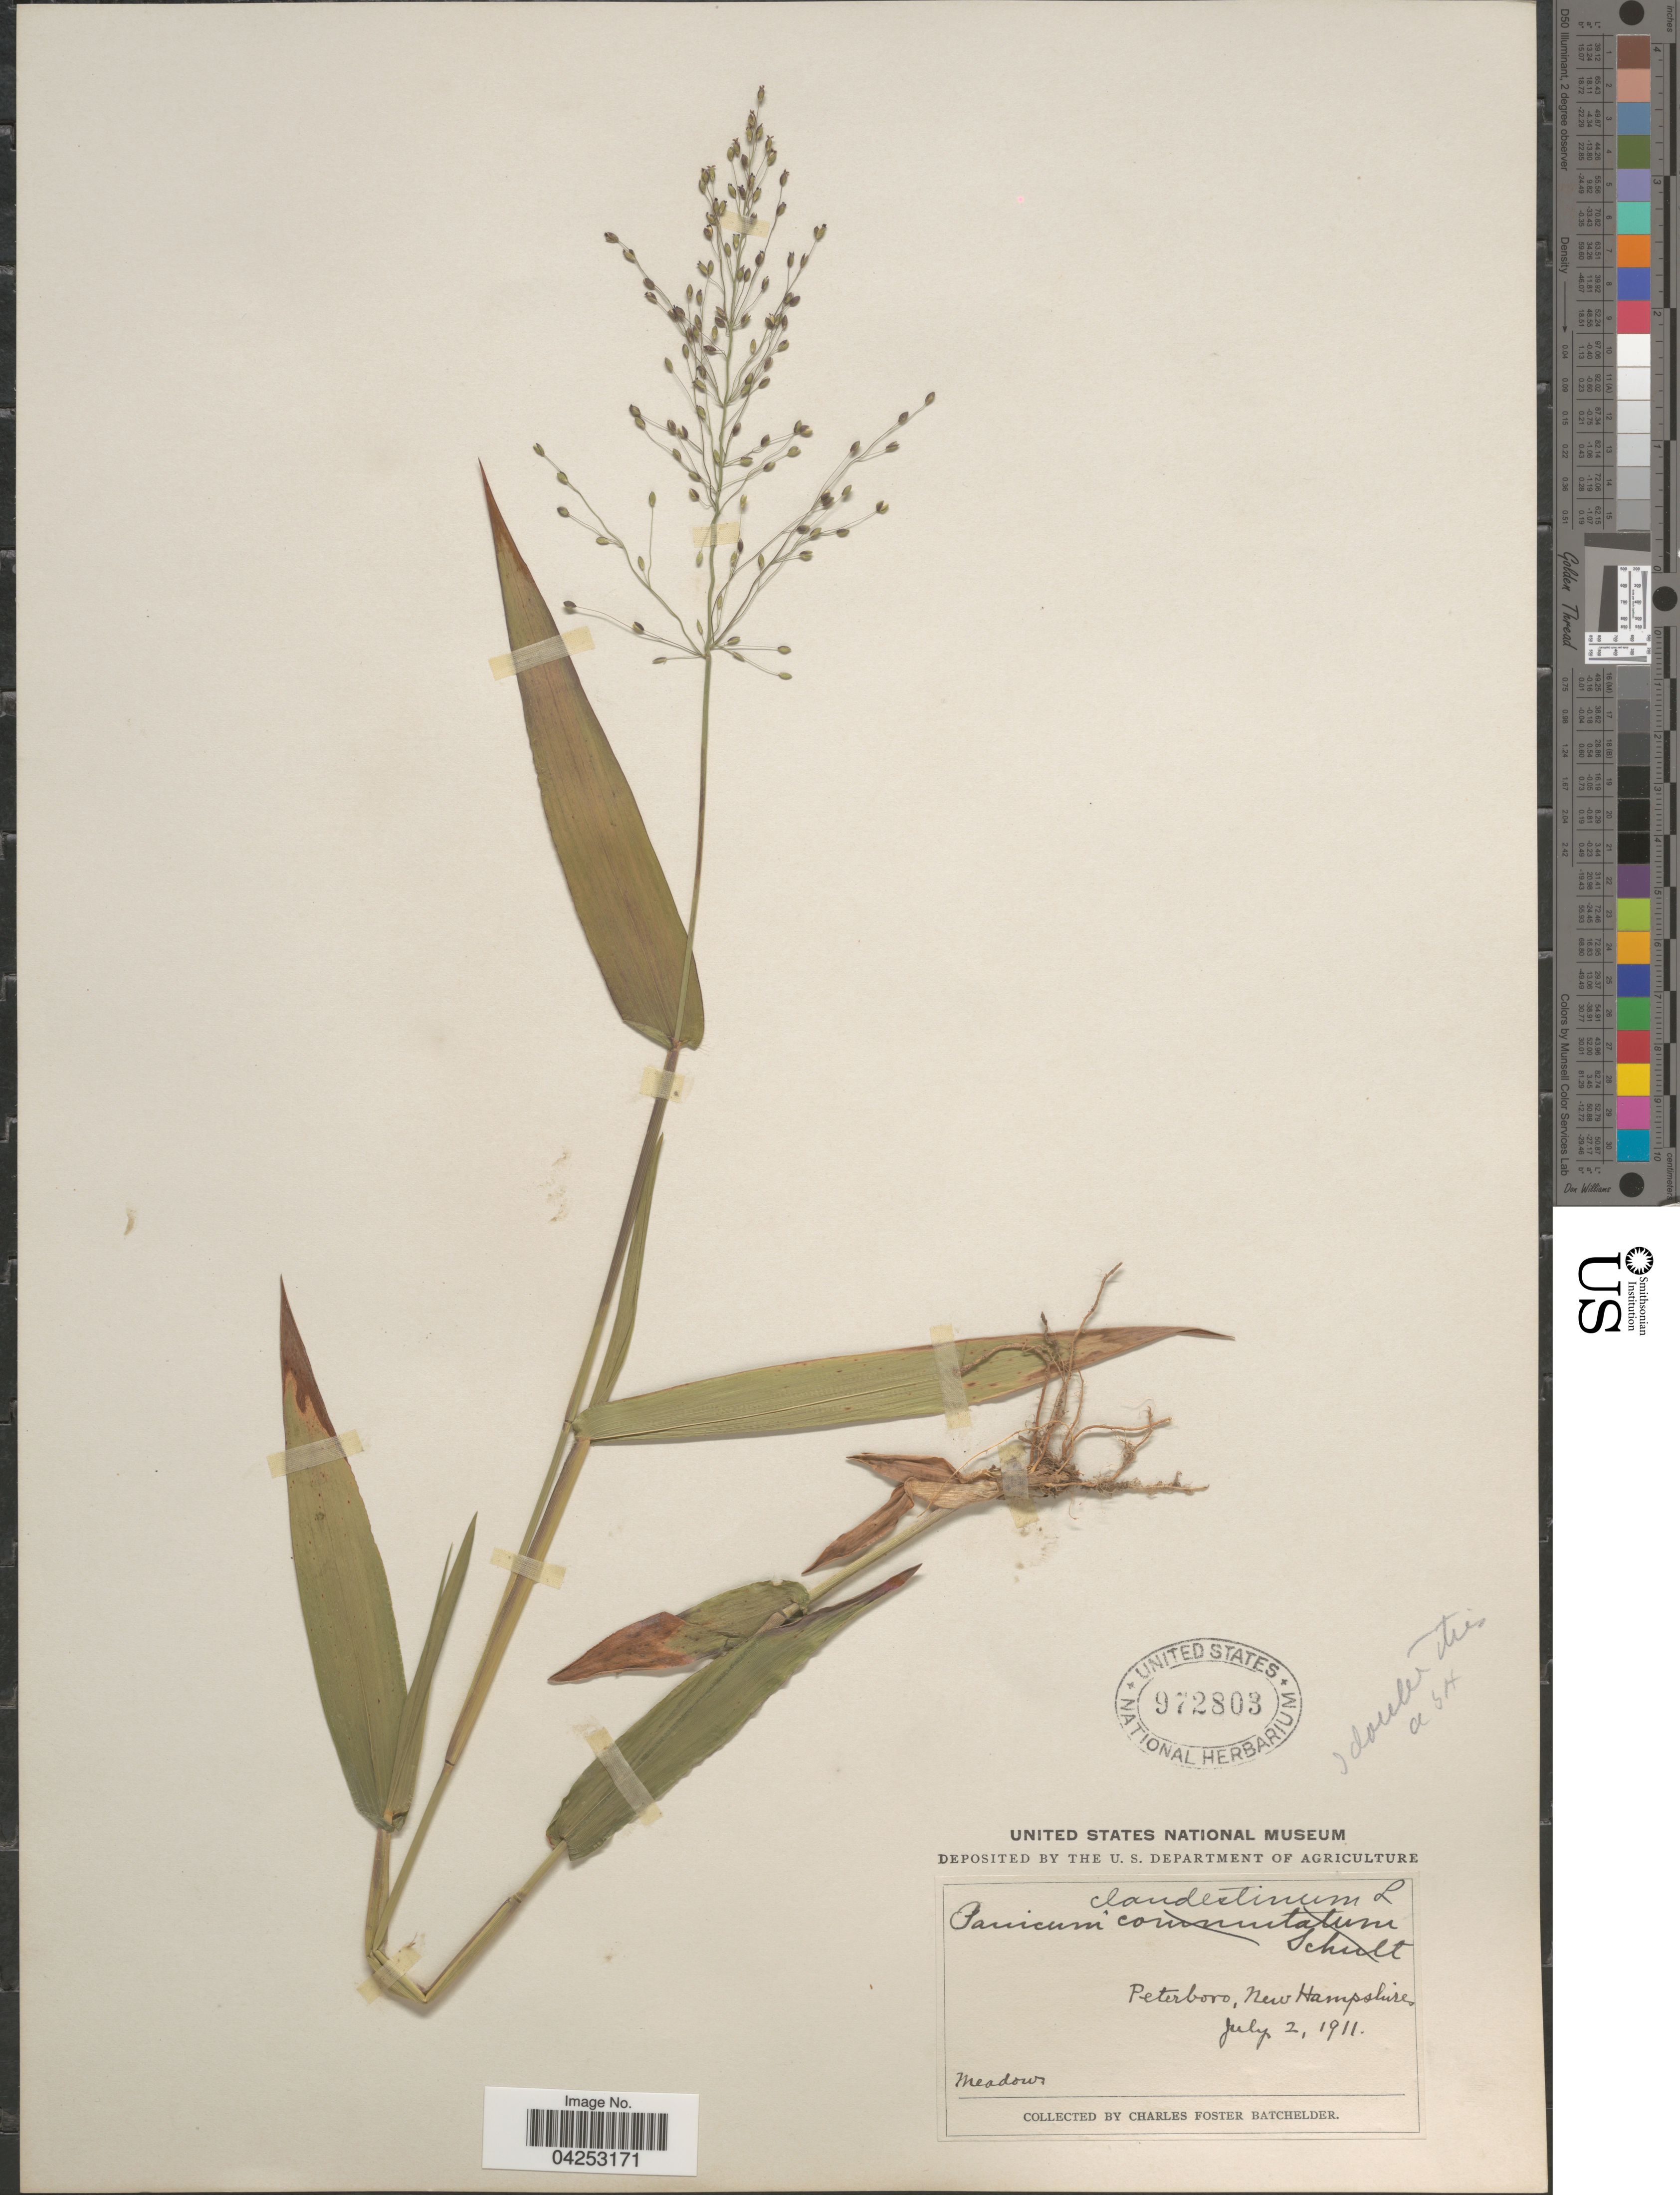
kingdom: Plantae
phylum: Tracheophyta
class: Liliopsida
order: Poales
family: Poaceae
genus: Dichanthelium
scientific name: Dichanthelium clandestinum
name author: (L.) Gould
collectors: C. Batchelder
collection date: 1911-07-02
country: United States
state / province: New Hampshire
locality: Peterboro. Meadows.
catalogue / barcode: US 972803